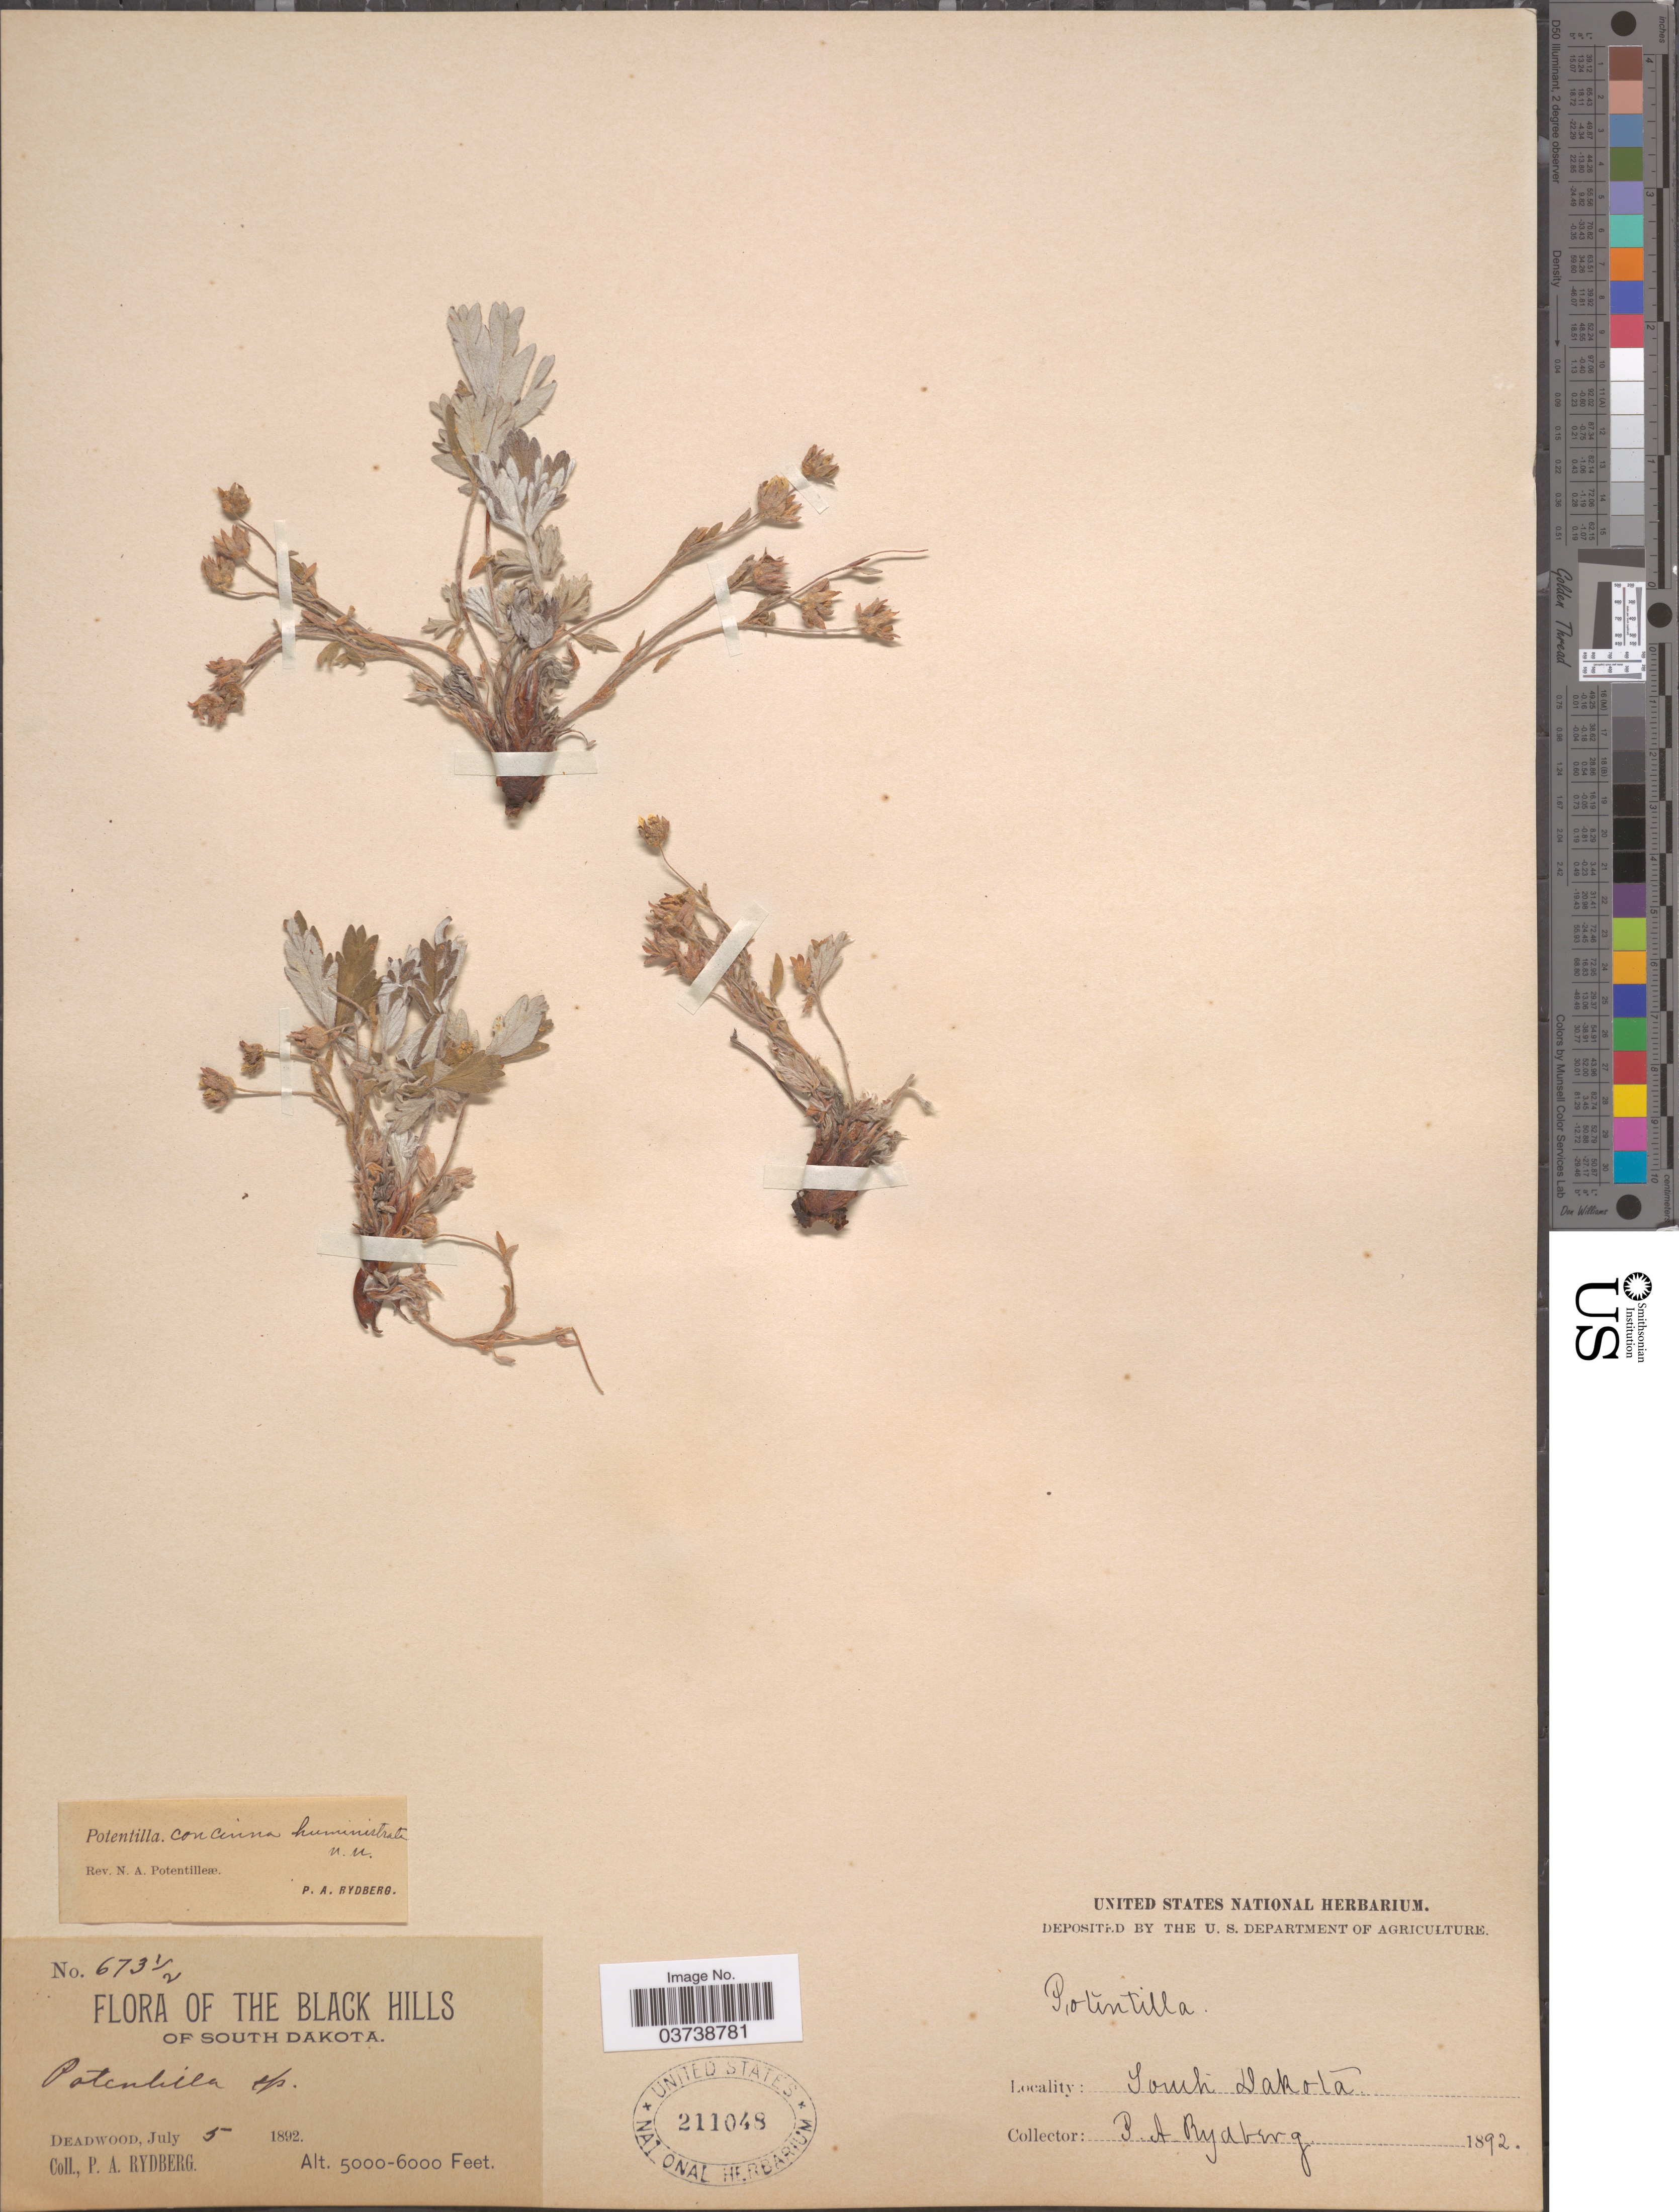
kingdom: Plantae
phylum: Tracheophyta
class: Magnoliopsida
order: Rosales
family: Rosaceae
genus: Potentilla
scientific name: Potentilla concinna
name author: Richardson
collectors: P. A. Rydberg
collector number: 6731/2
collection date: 1892-07-05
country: United States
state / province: South Dakota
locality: The Black Hills. Deadwood.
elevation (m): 1524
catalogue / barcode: US 211048